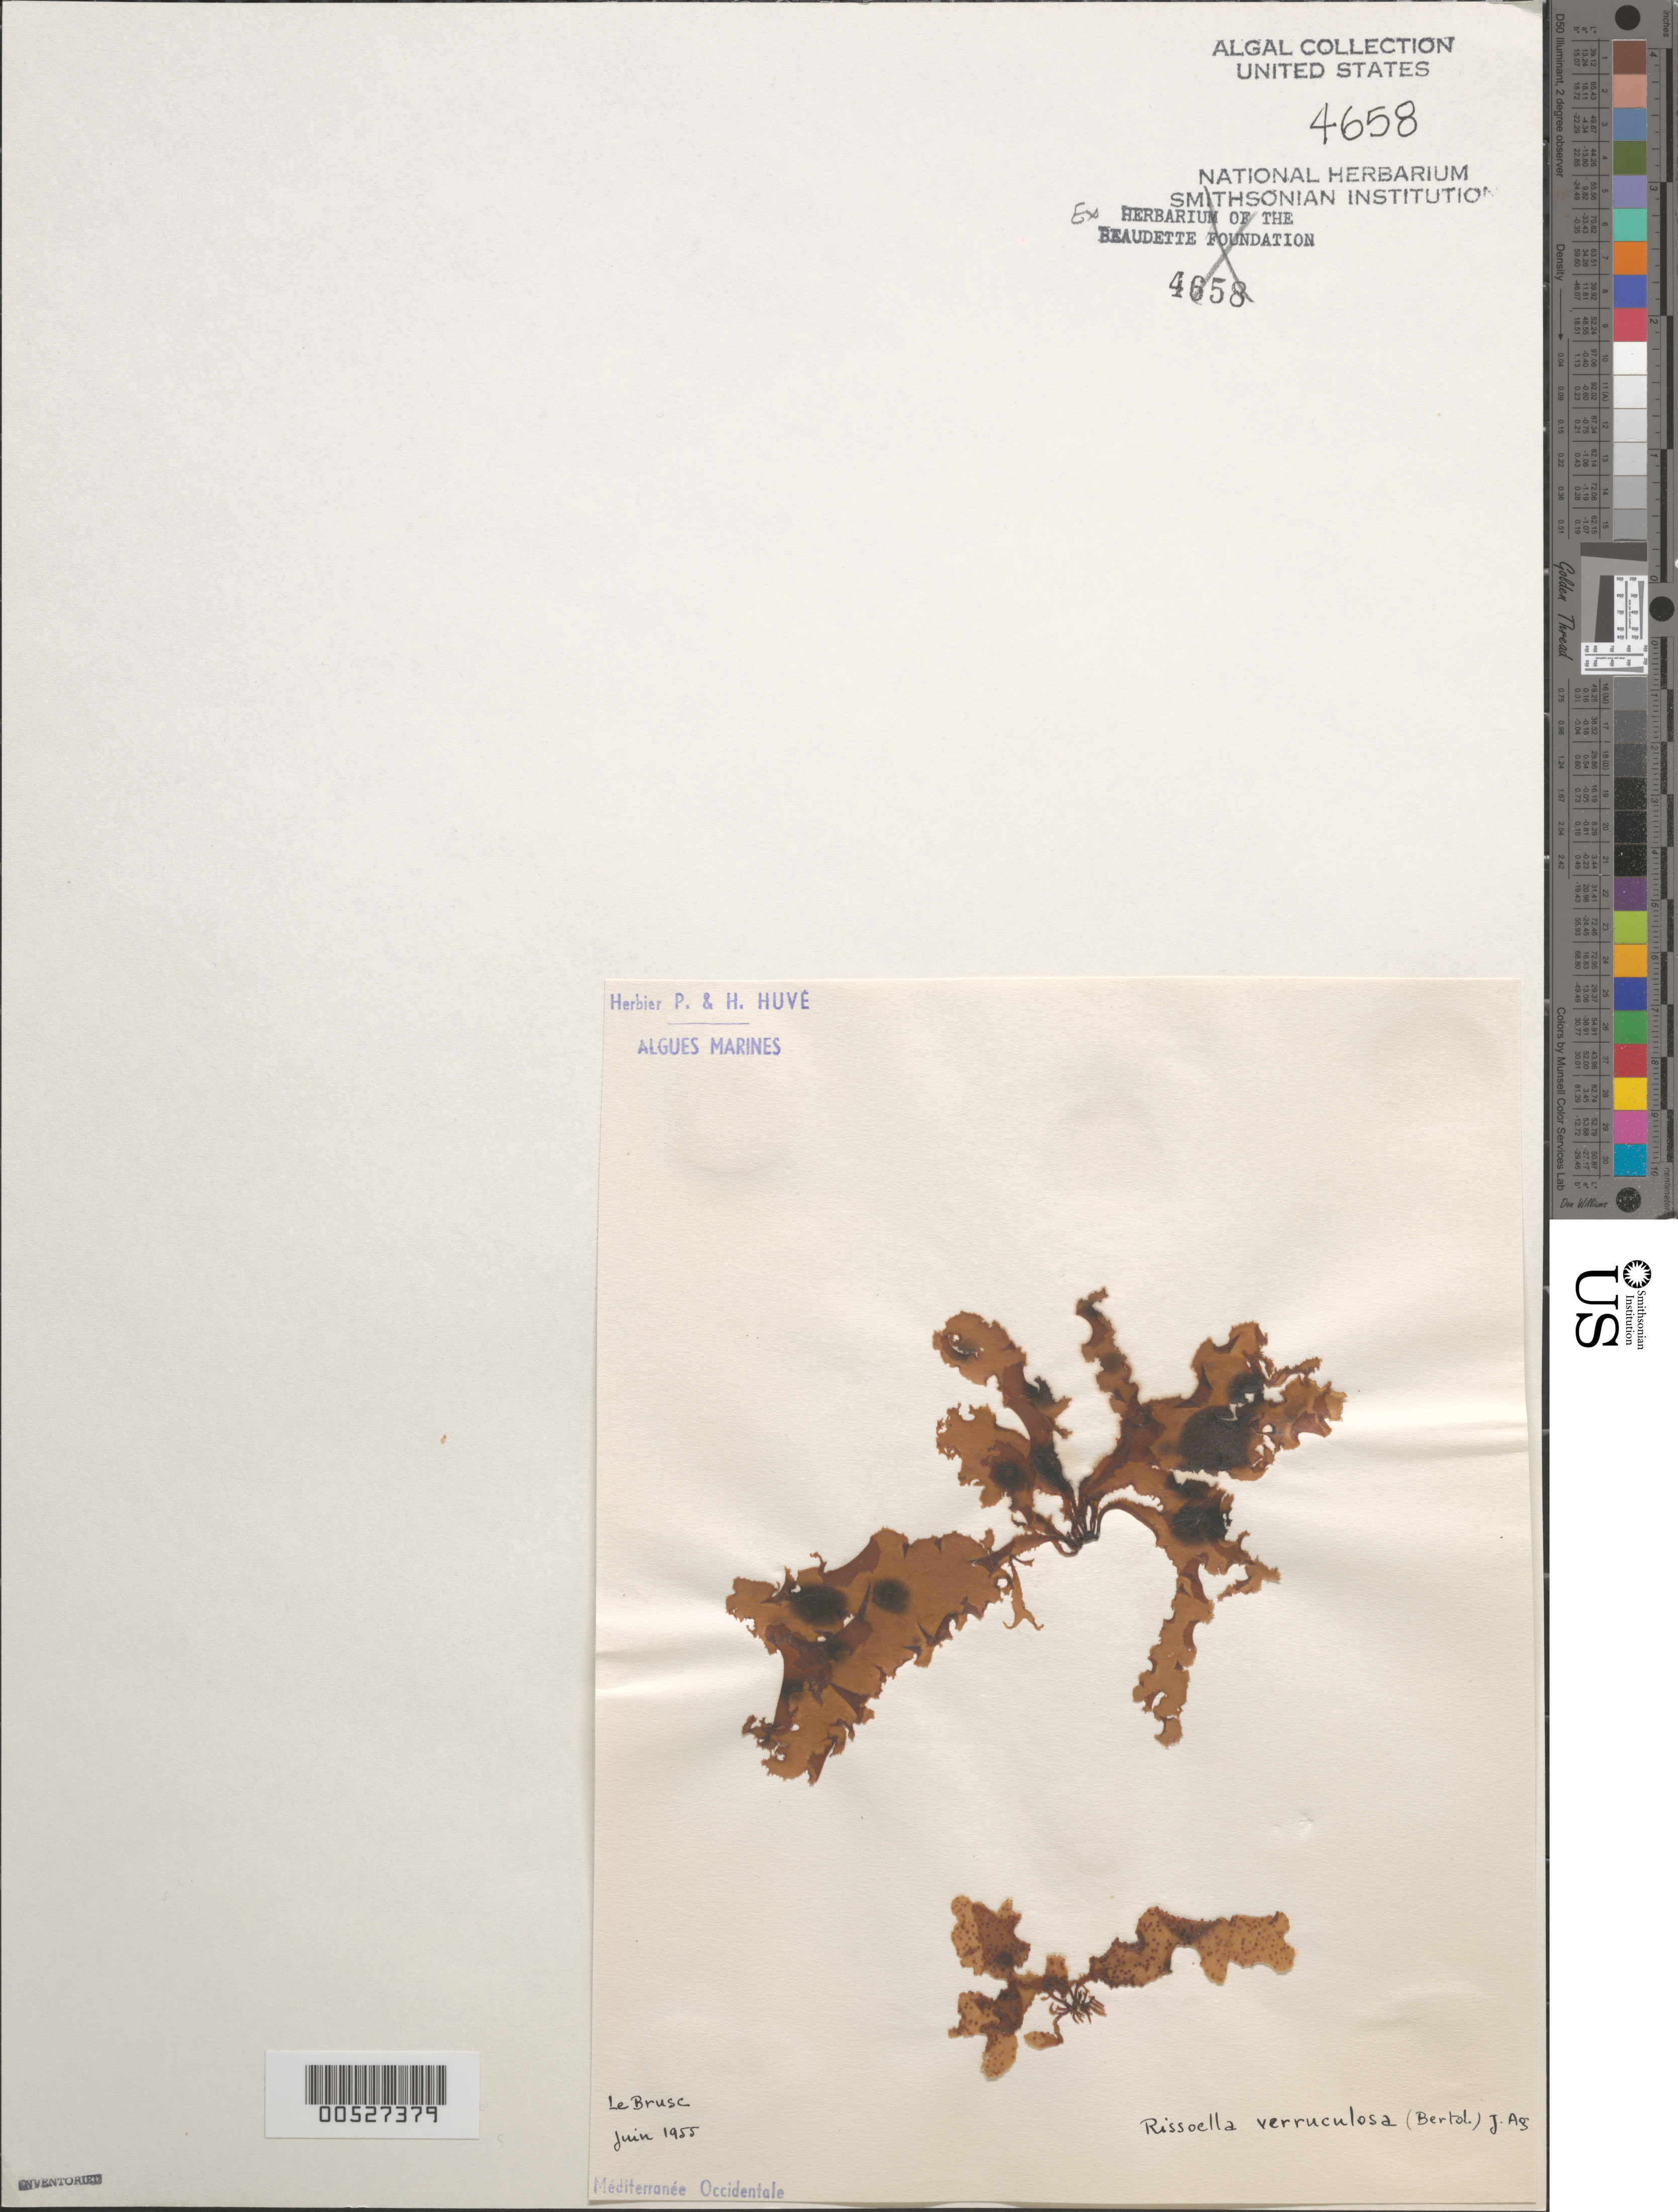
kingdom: Plantae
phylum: Rhodophyta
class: Florideophyceae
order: Gigartinales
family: Rissoellaceae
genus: Rissoella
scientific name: Rissoella verruculosa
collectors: P. Huve & H. Huve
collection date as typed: Jun 1955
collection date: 1955-06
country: France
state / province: Provence-Alpes-Côte d'Azur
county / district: Var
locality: Le Brusc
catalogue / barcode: US 4658